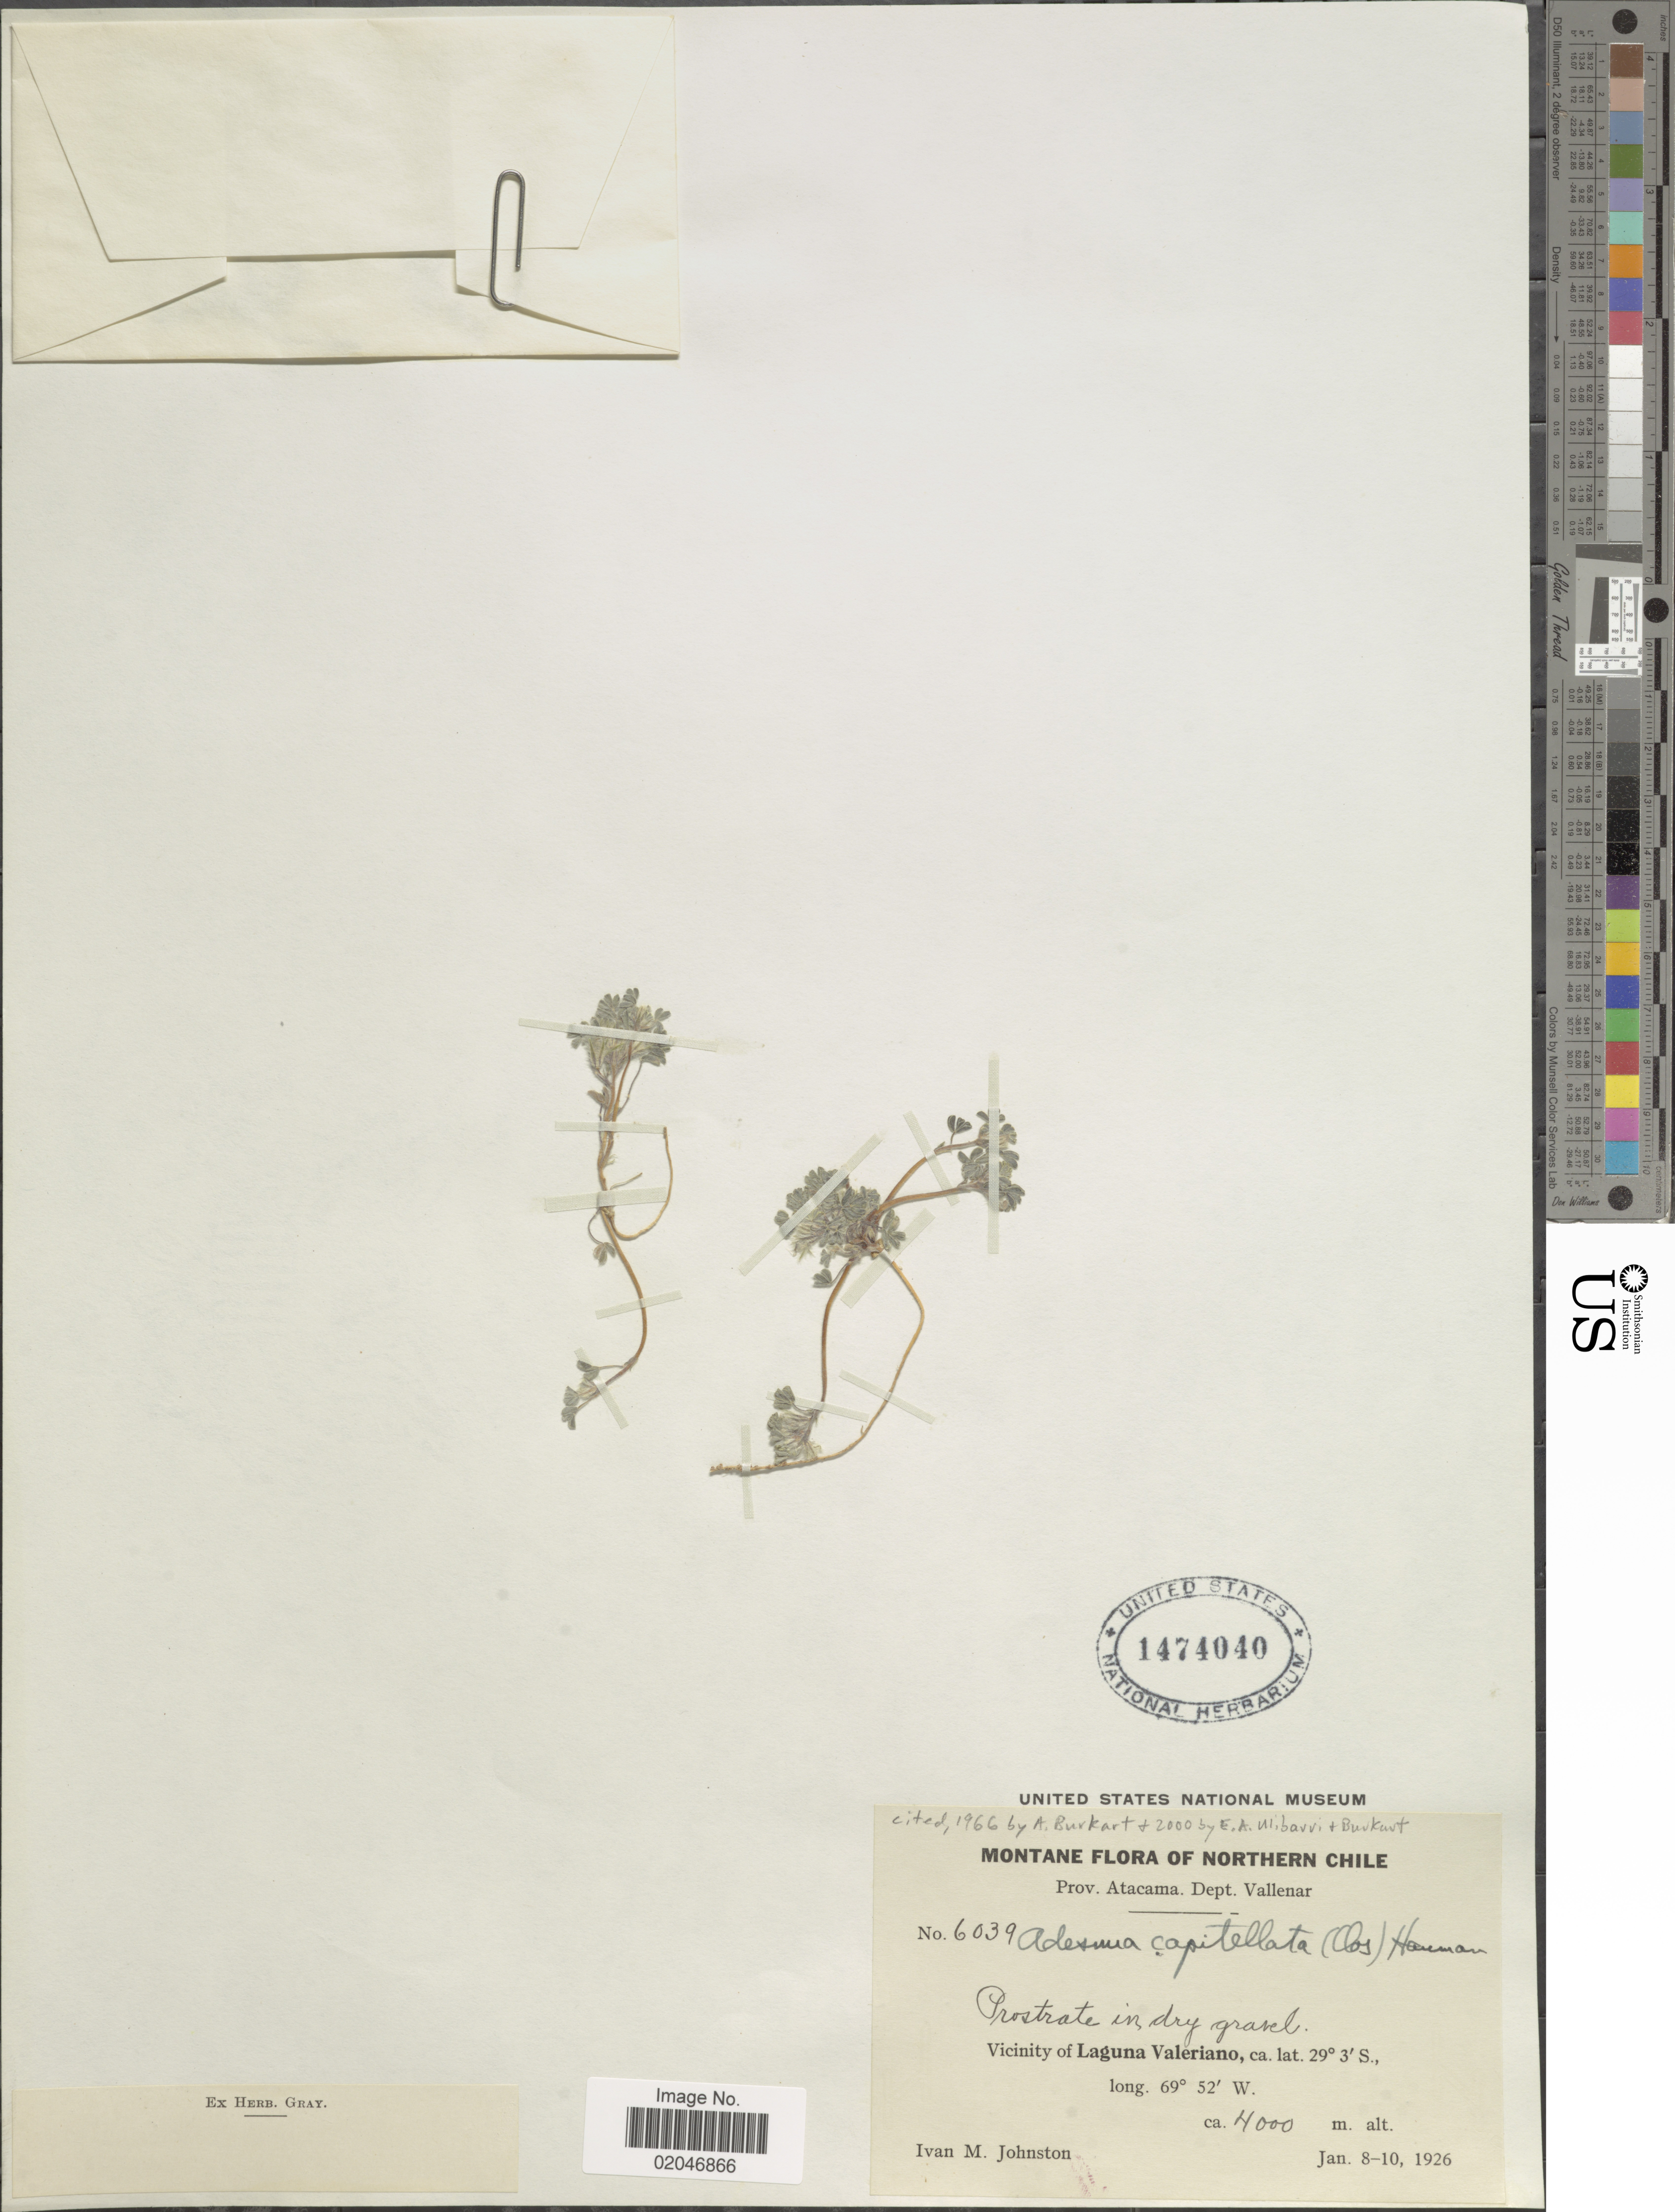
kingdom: Plantae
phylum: Tracheophyta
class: Magnoliopsida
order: Fabales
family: Fabaceae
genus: Adesmia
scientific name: Adesmia capitellata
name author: (Clos) Hauman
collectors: I.M. Johnston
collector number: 6039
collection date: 1926-01-08/1926-01-10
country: Chile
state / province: Atacama (III)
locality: Dept. Vallenar, Vicinity of Laguna Valeriano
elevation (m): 4000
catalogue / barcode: US 1474040